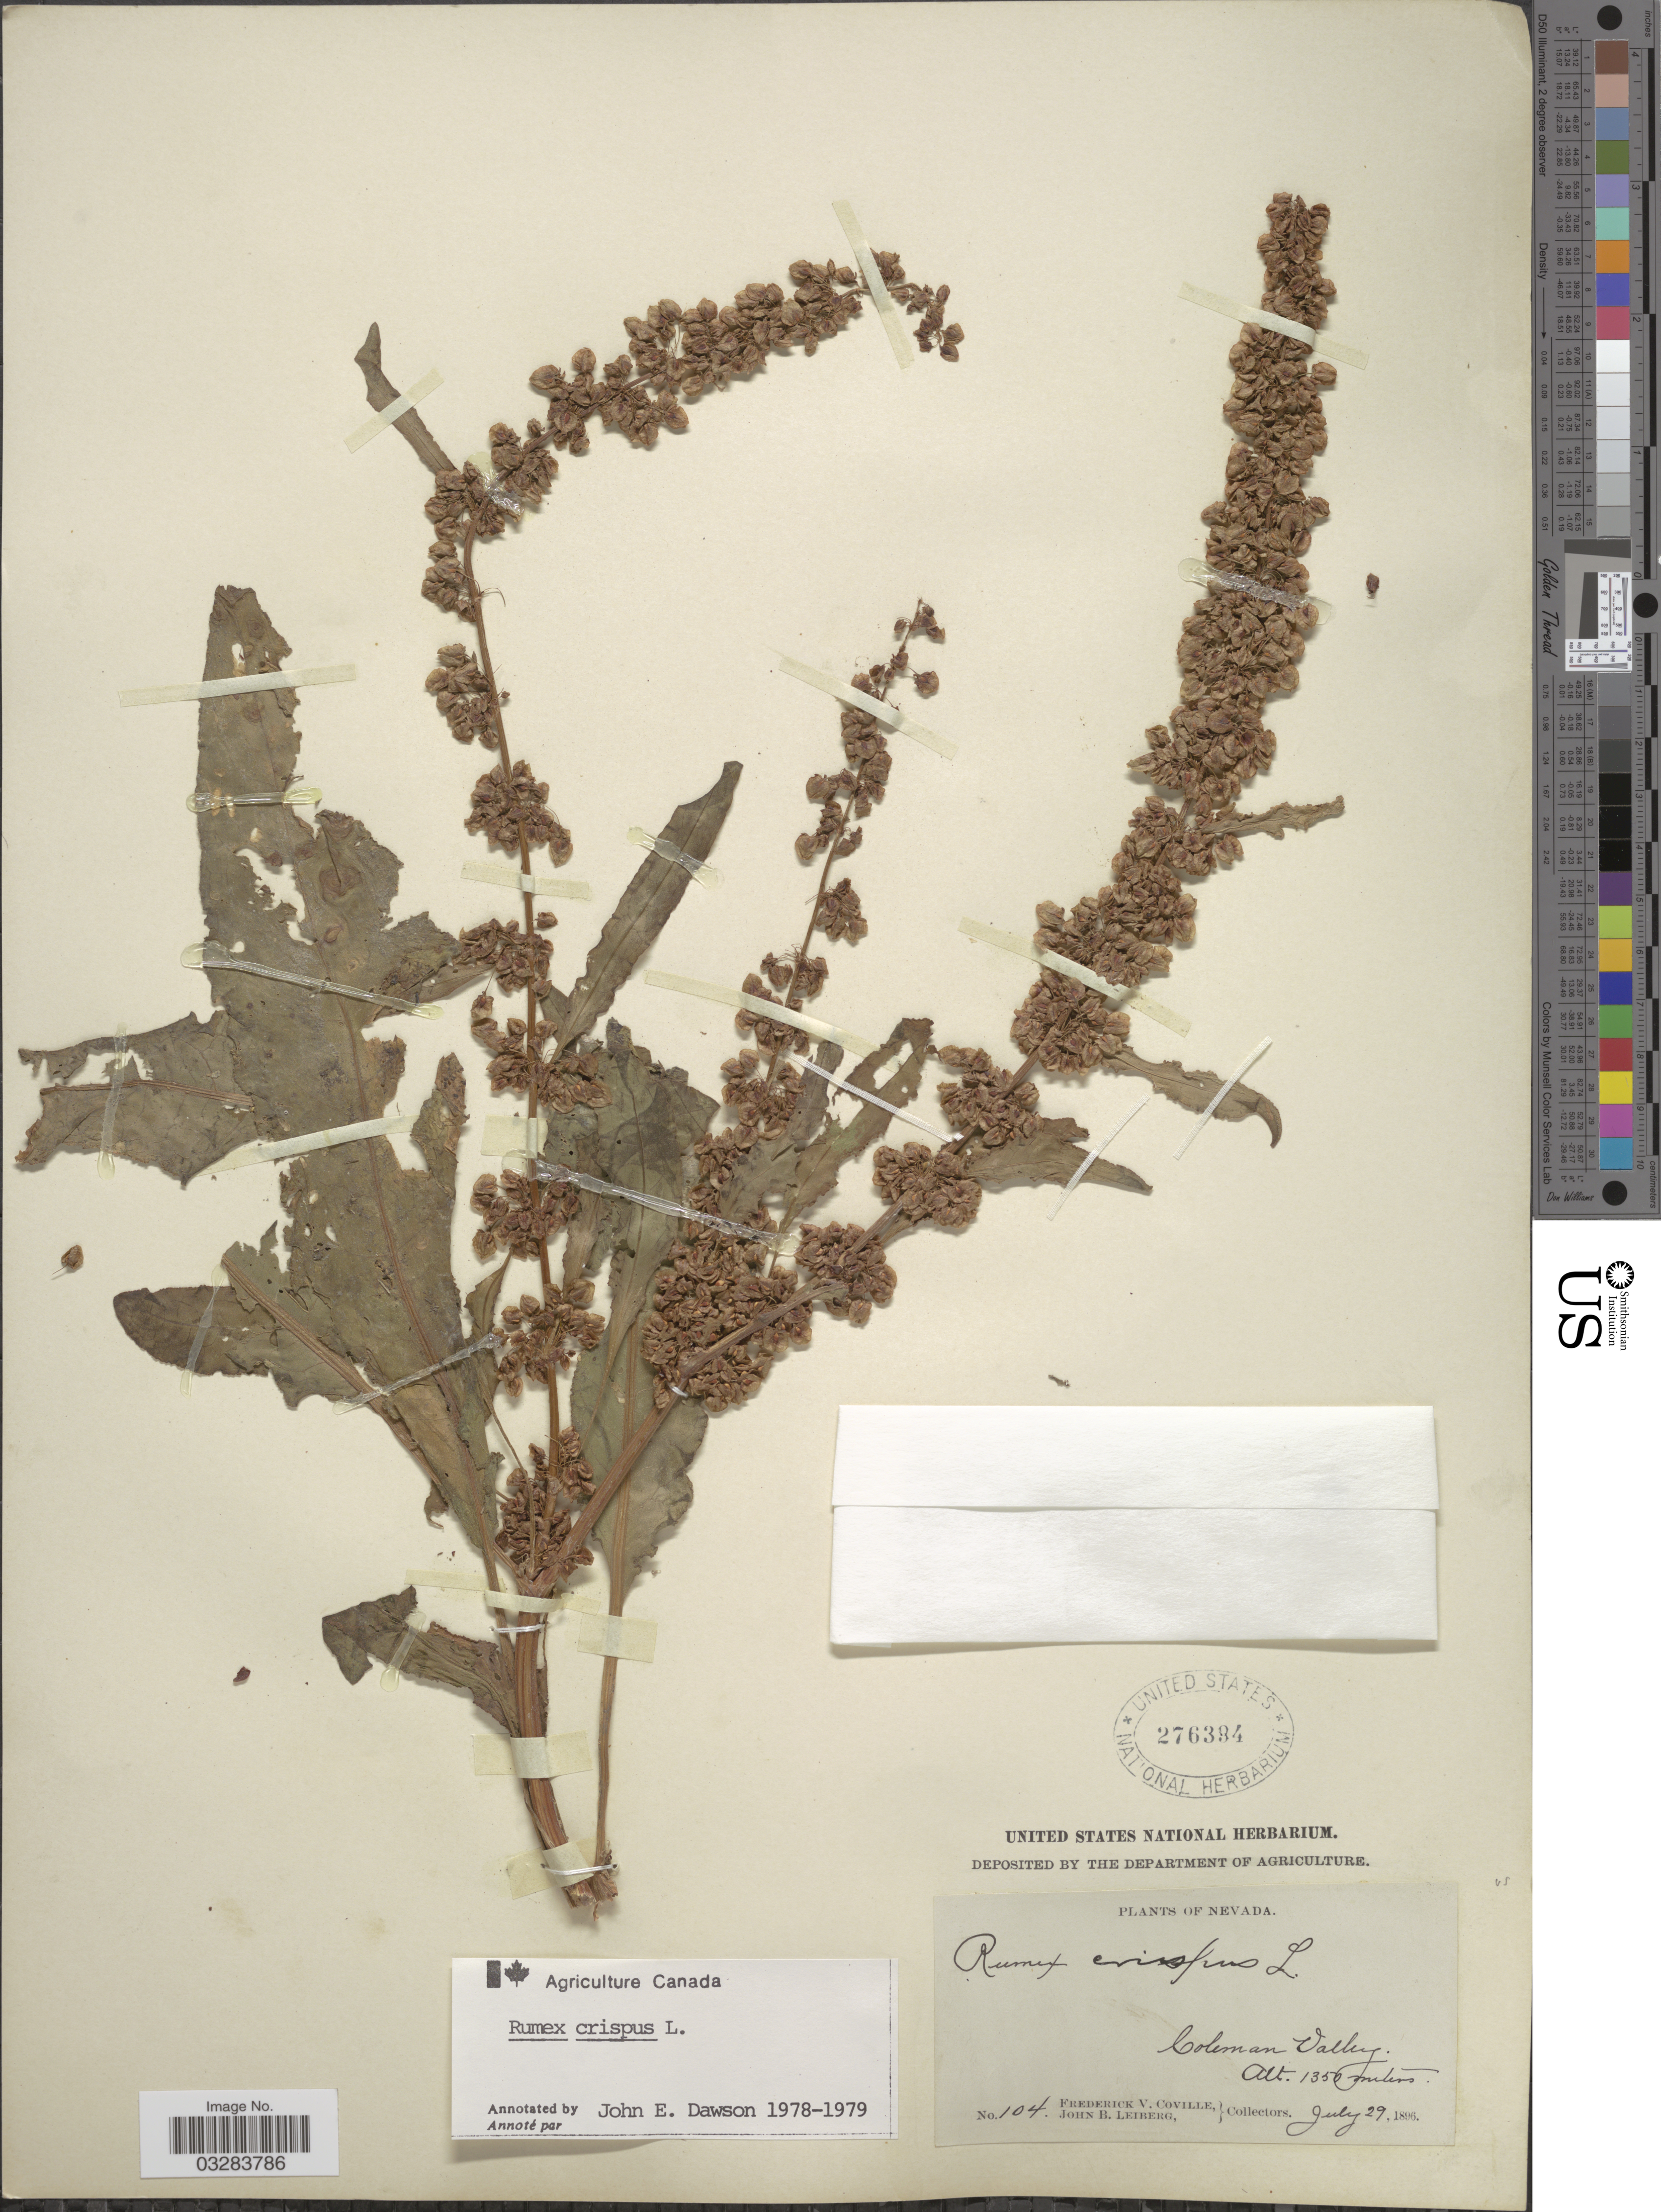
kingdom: Plantae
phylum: Tracheophyta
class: Magnoliopsida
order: Caryophyllales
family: Polygonaceae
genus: Rumex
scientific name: Rumex crispus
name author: L.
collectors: F. V. Coville & J. B. Leiberg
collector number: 104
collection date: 1896-07-29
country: United States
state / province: Nevada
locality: Coleman Valley.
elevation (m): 1350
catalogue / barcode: US 276384